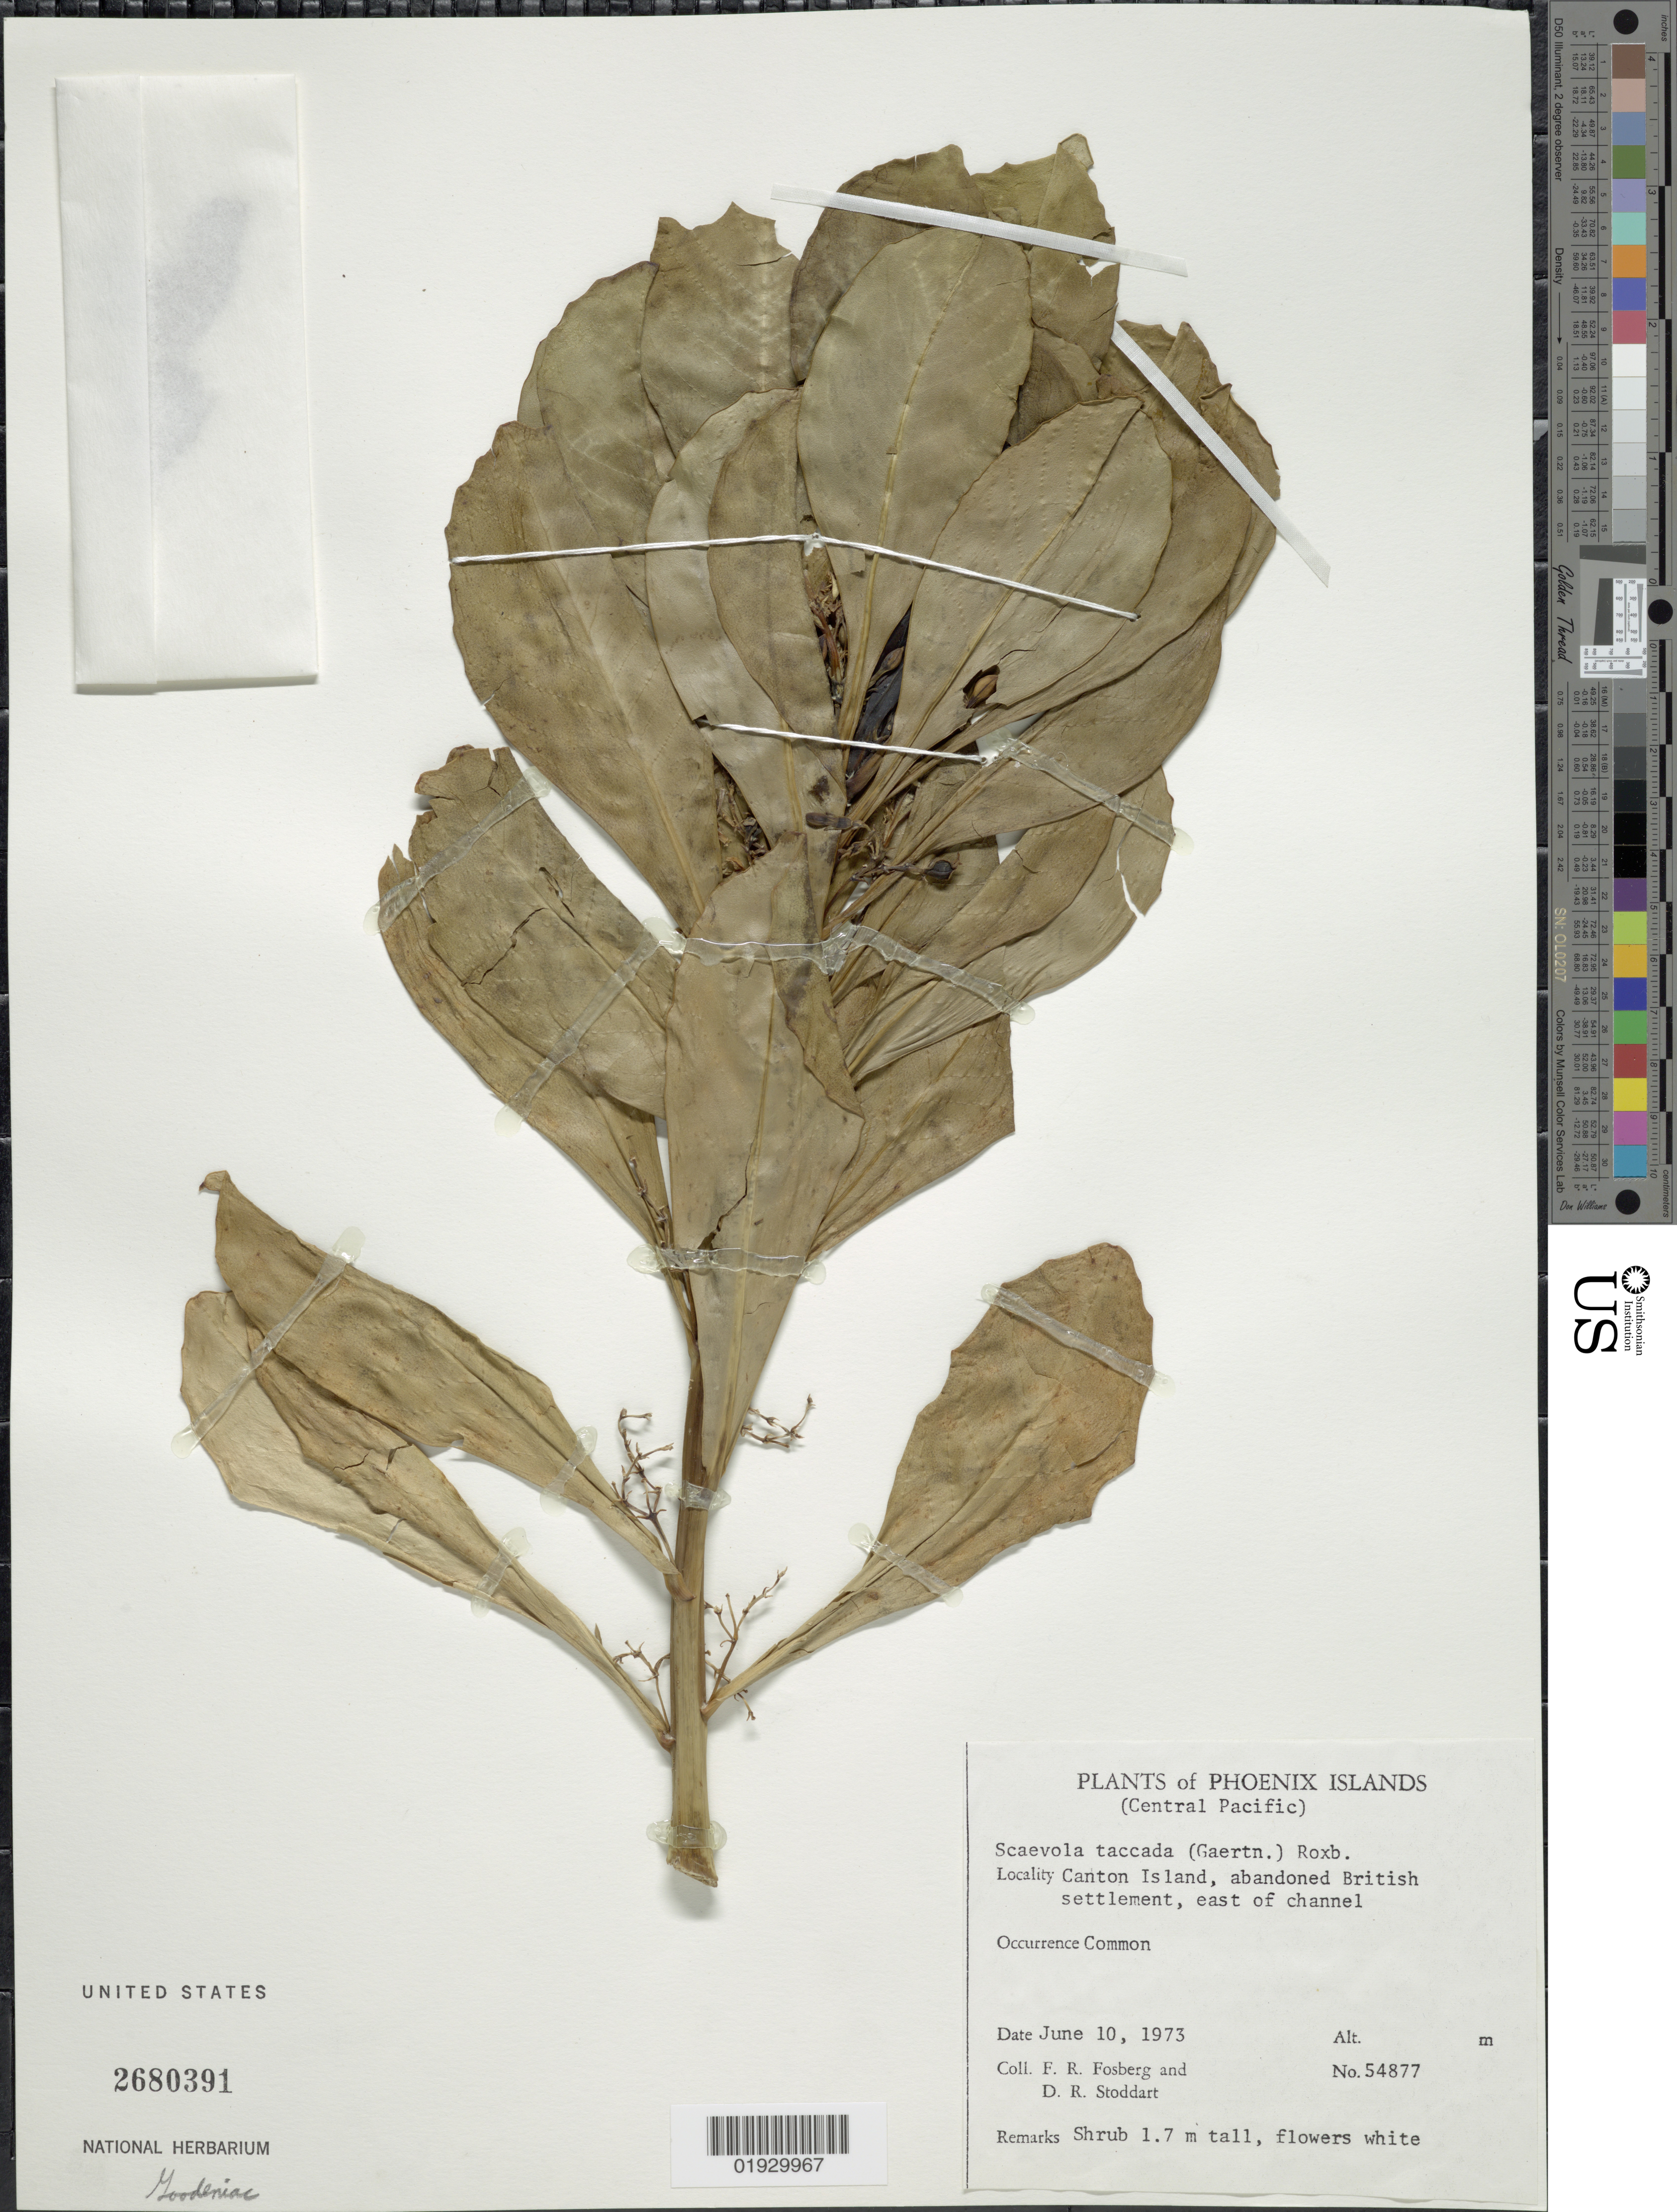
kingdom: Plantae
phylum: Tracheophyta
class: Magnoliopsida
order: Asterales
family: Goodeniaceae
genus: Scaevola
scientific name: Scaevola taccada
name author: (Gaertn.) Roxb.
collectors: F. R. Fosberg & D. R. Stoddart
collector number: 54877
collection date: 1973-06-10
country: Kiribati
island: Kanton [Canton] Atoll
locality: Phoenix Islands, Central Pacific, Canton Island, abandoned British settlement, east of channel.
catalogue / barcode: US 2680391